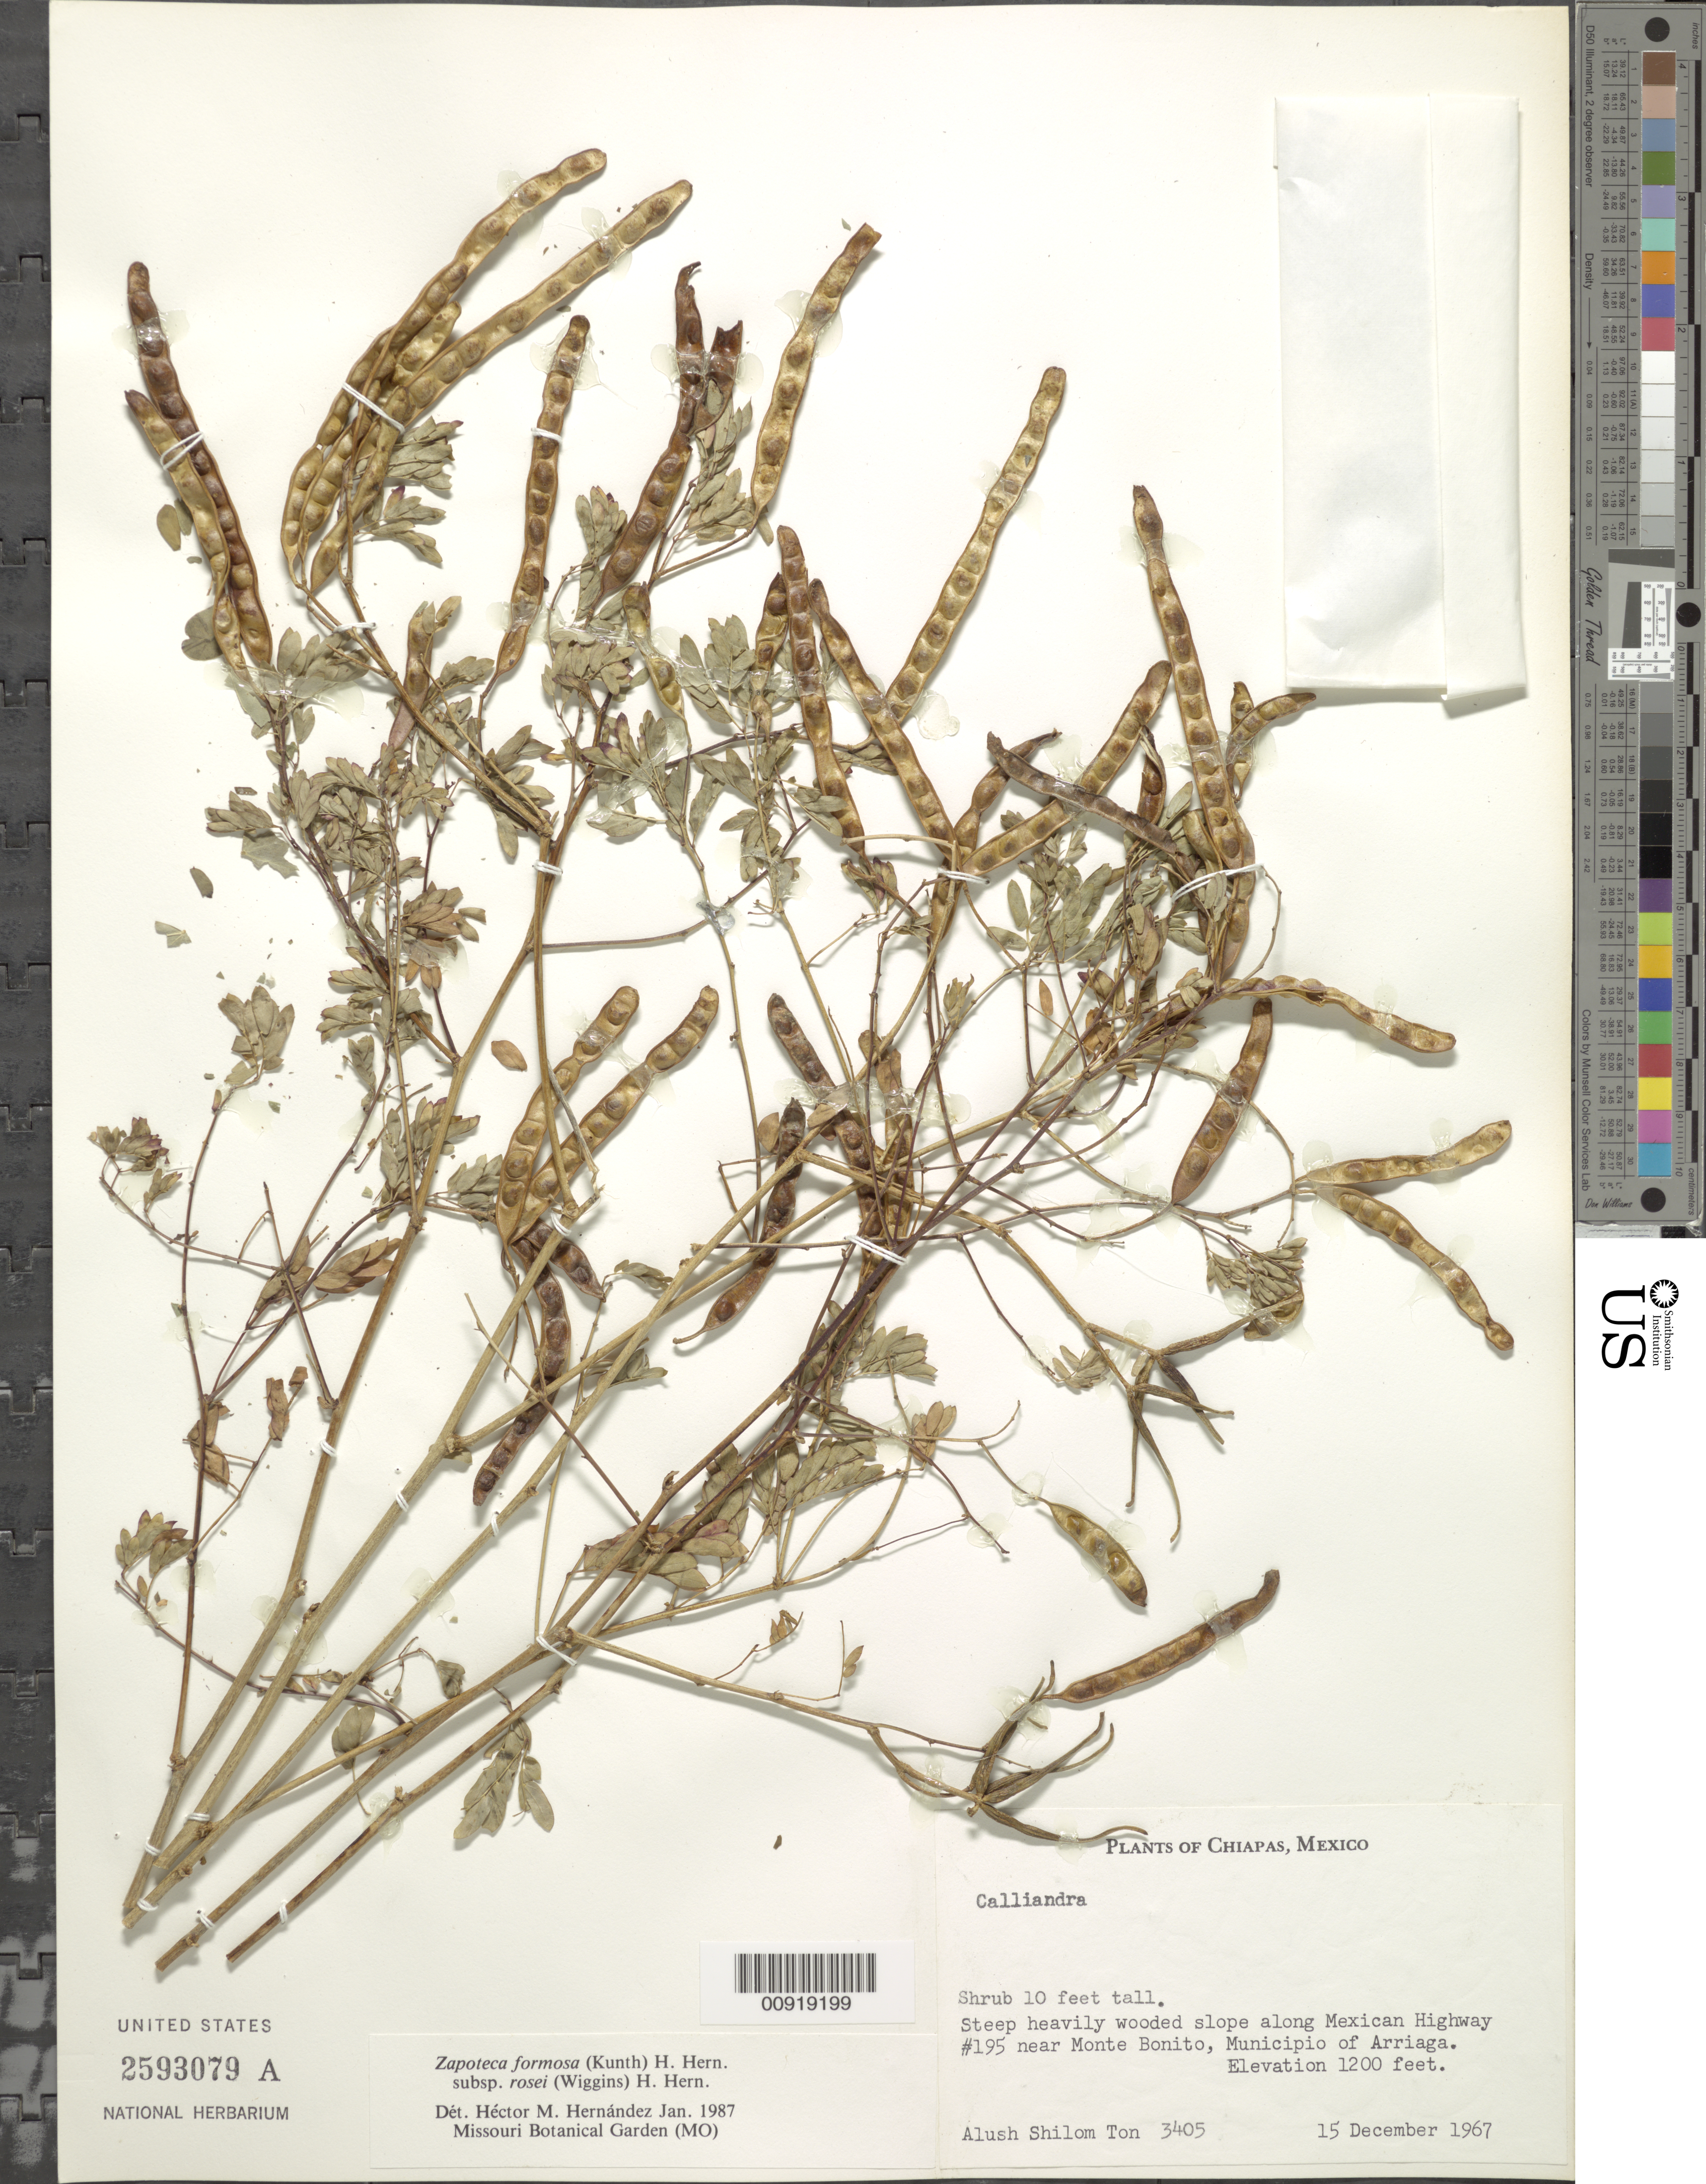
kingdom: Plantae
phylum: Tracheophyta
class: Magnoliopsida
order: Fabales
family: Fabaceae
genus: Zapoteca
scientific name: Zapoteca formosa subsp. rosei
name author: (Wiggins) H.M. Hern.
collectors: A. Shilom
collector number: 3405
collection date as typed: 15 Dec 1967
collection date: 1967-12-15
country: Mexico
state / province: Chiapas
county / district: Arriaga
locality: Along Mexican Highway # 195 near Monte Bonito, Municipio of Arriaga, Chiapas.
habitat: Steep heavily wooded slope.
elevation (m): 366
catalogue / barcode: US 2593079A